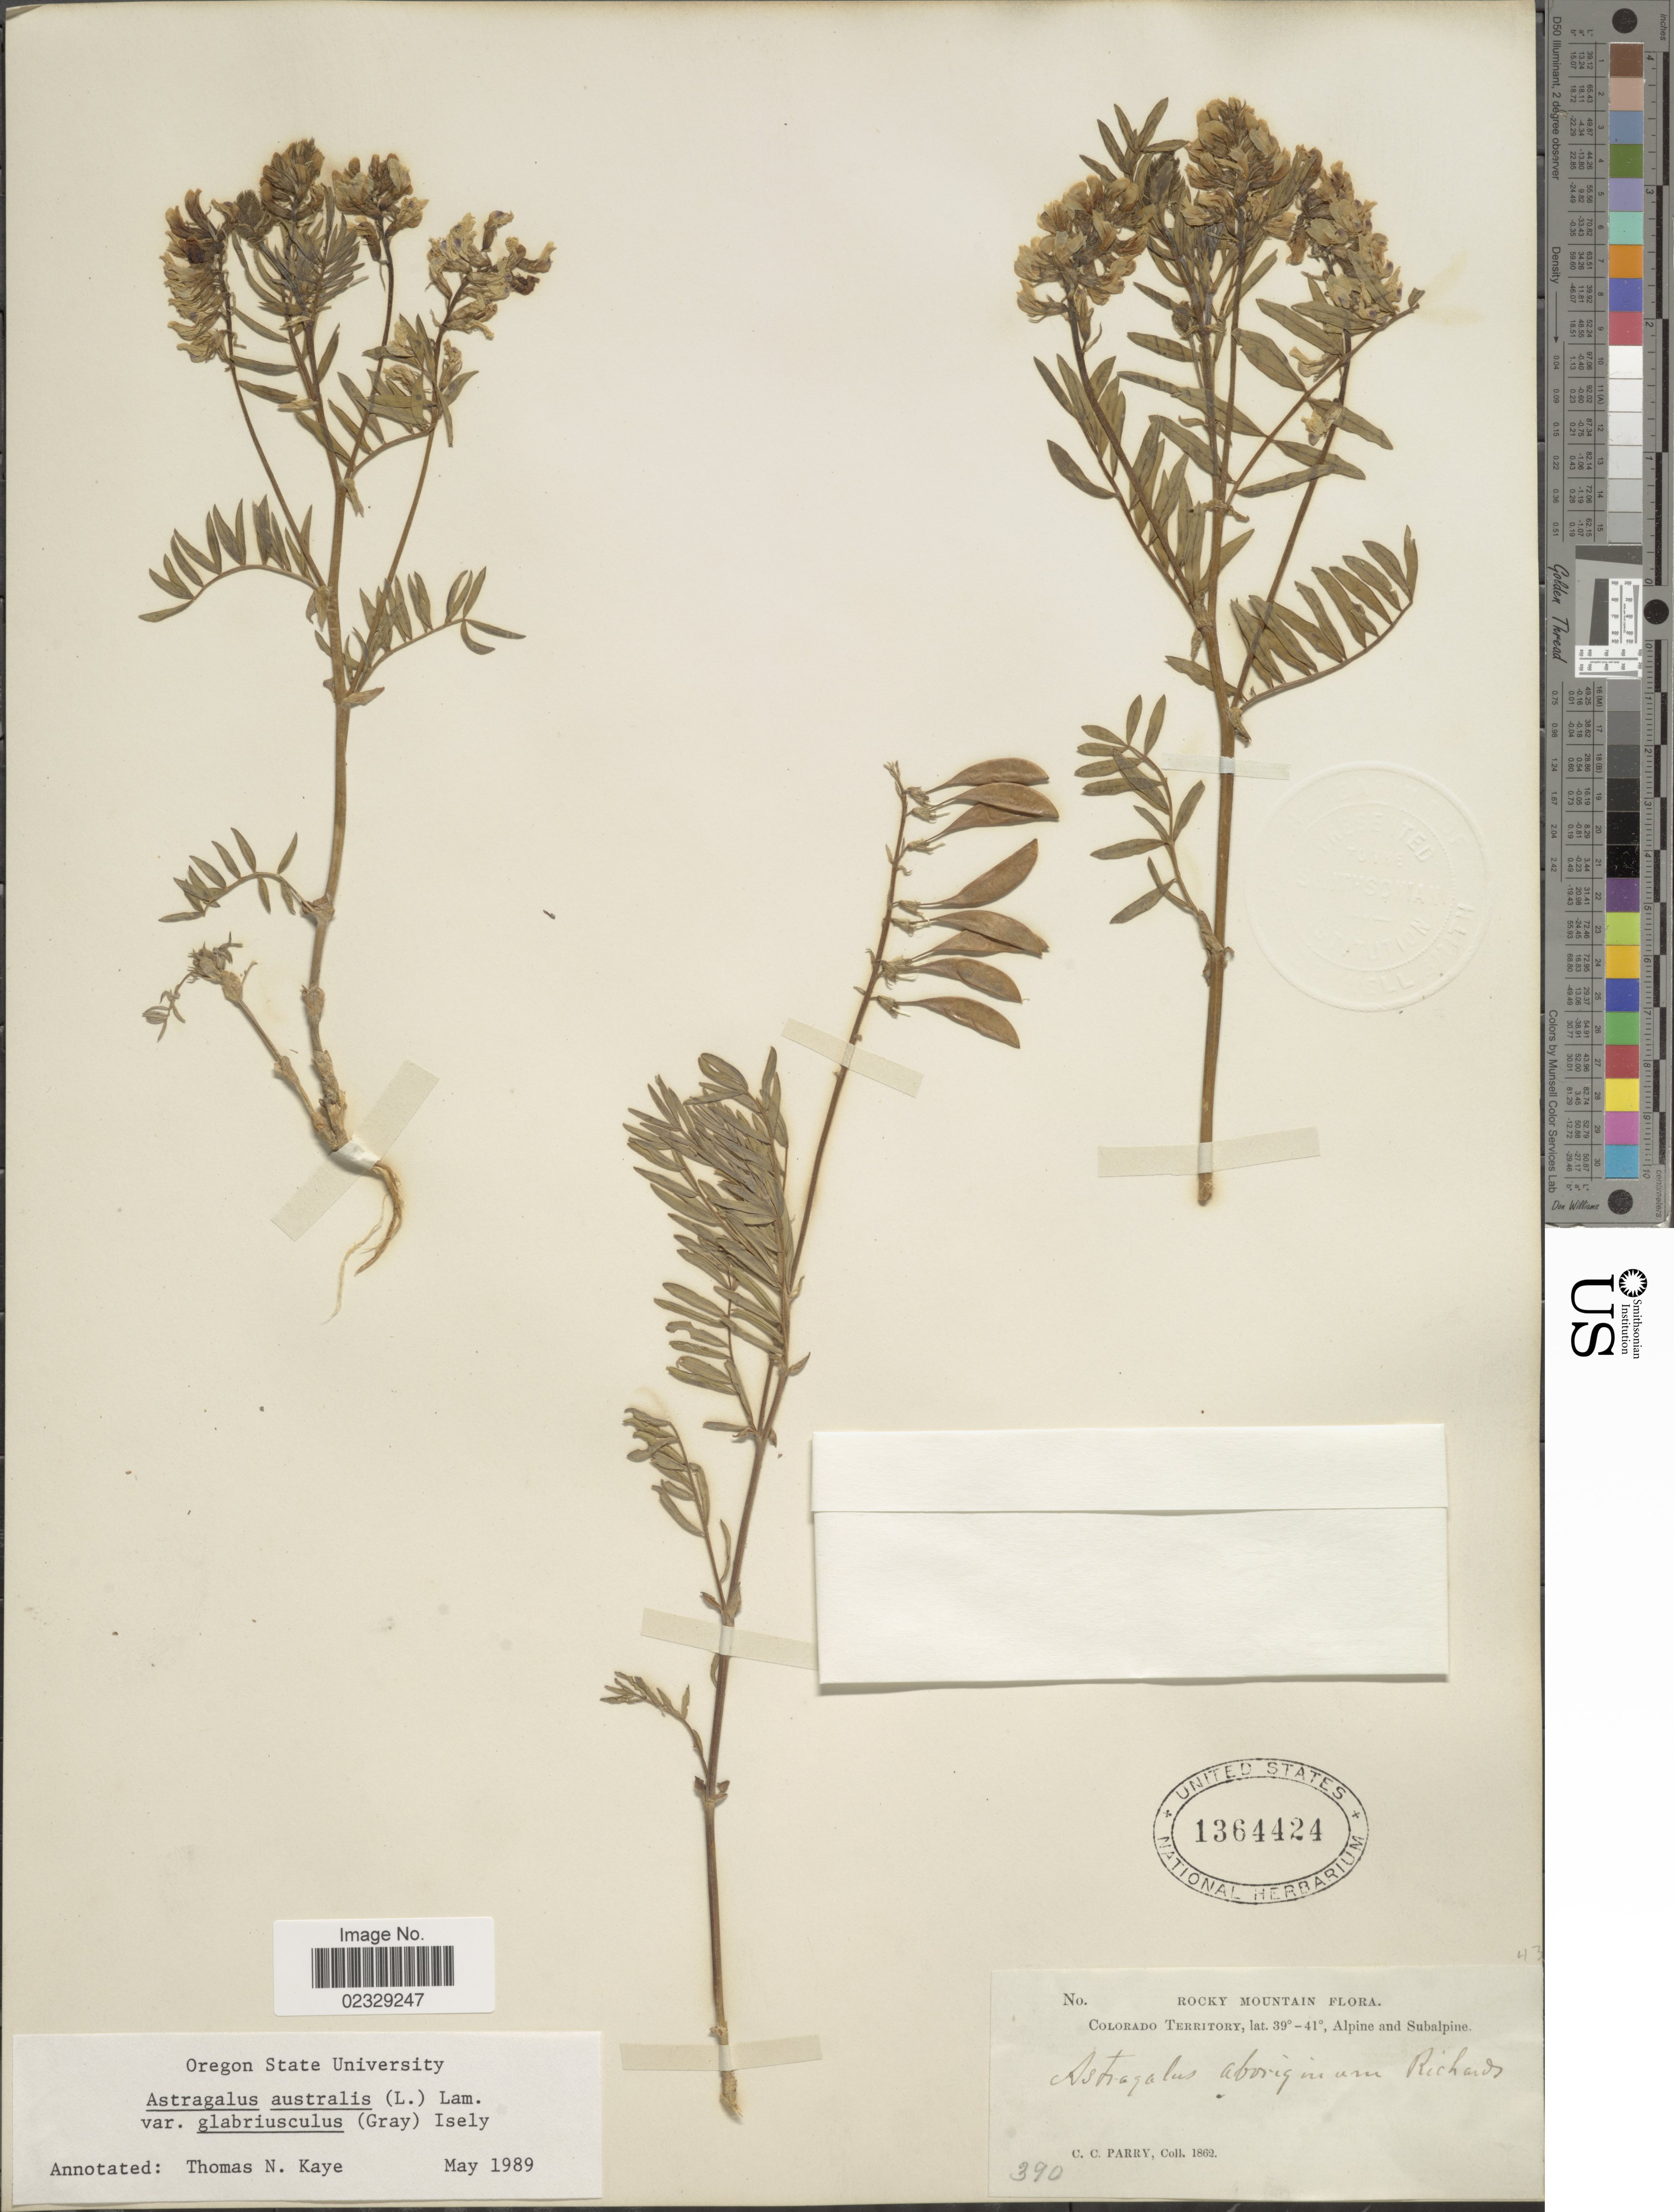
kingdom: Plantae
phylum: Tracheophyta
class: Magnoliopsida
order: Fabales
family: Fabaceae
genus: Astragalus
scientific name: Astragalus australis var. glabriusculus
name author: (Hook.) Isley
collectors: C. C. Parry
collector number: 390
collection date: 1862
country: United States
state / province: Colorado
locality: Rocky Mountain, Alpine and Subalpine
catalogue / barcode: US 1364424